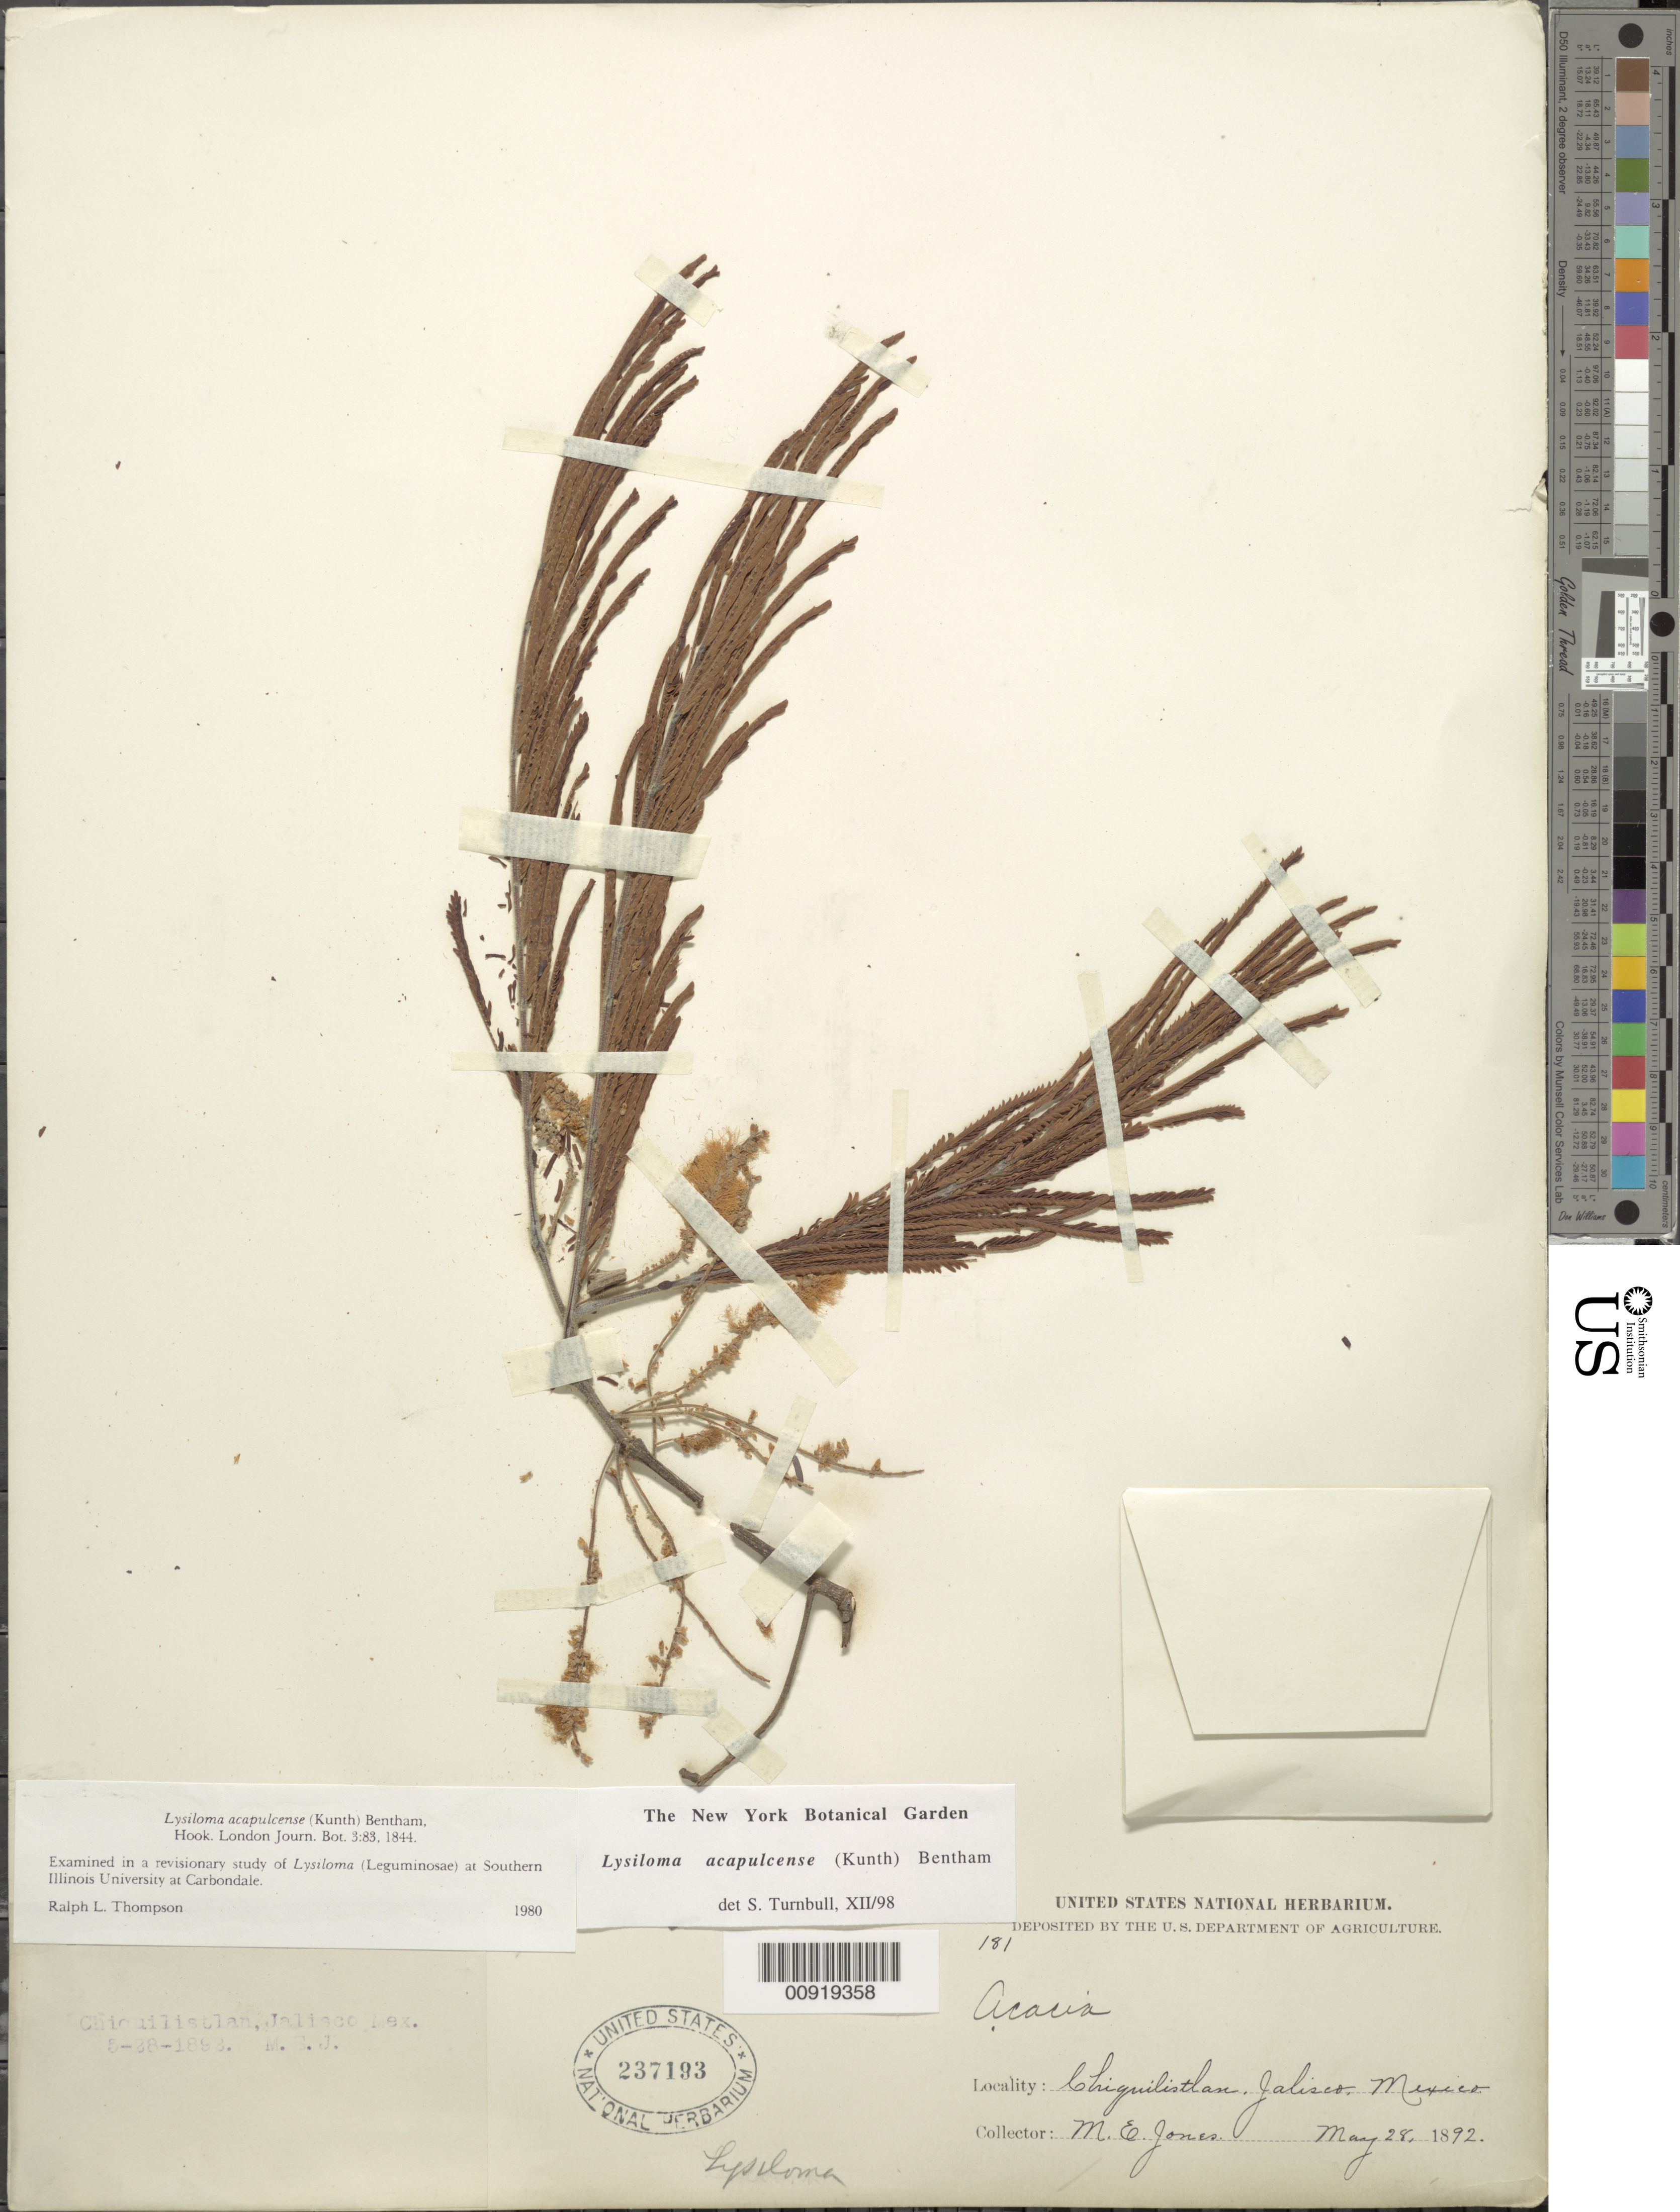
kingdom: Plantae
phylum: Tracheophyta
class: Magnoliopsida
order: Fabales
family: Fabaceae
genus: Lysiloma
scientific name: Lysiloma acapulcense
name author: (Kunth) Benth.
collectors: M. E. Jones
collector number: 181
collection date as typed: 28 May 1892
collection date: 1892-05-28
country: Mexico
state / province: Jalisco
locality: Chiquilistlan, Jalisco.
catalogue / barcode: US 237193